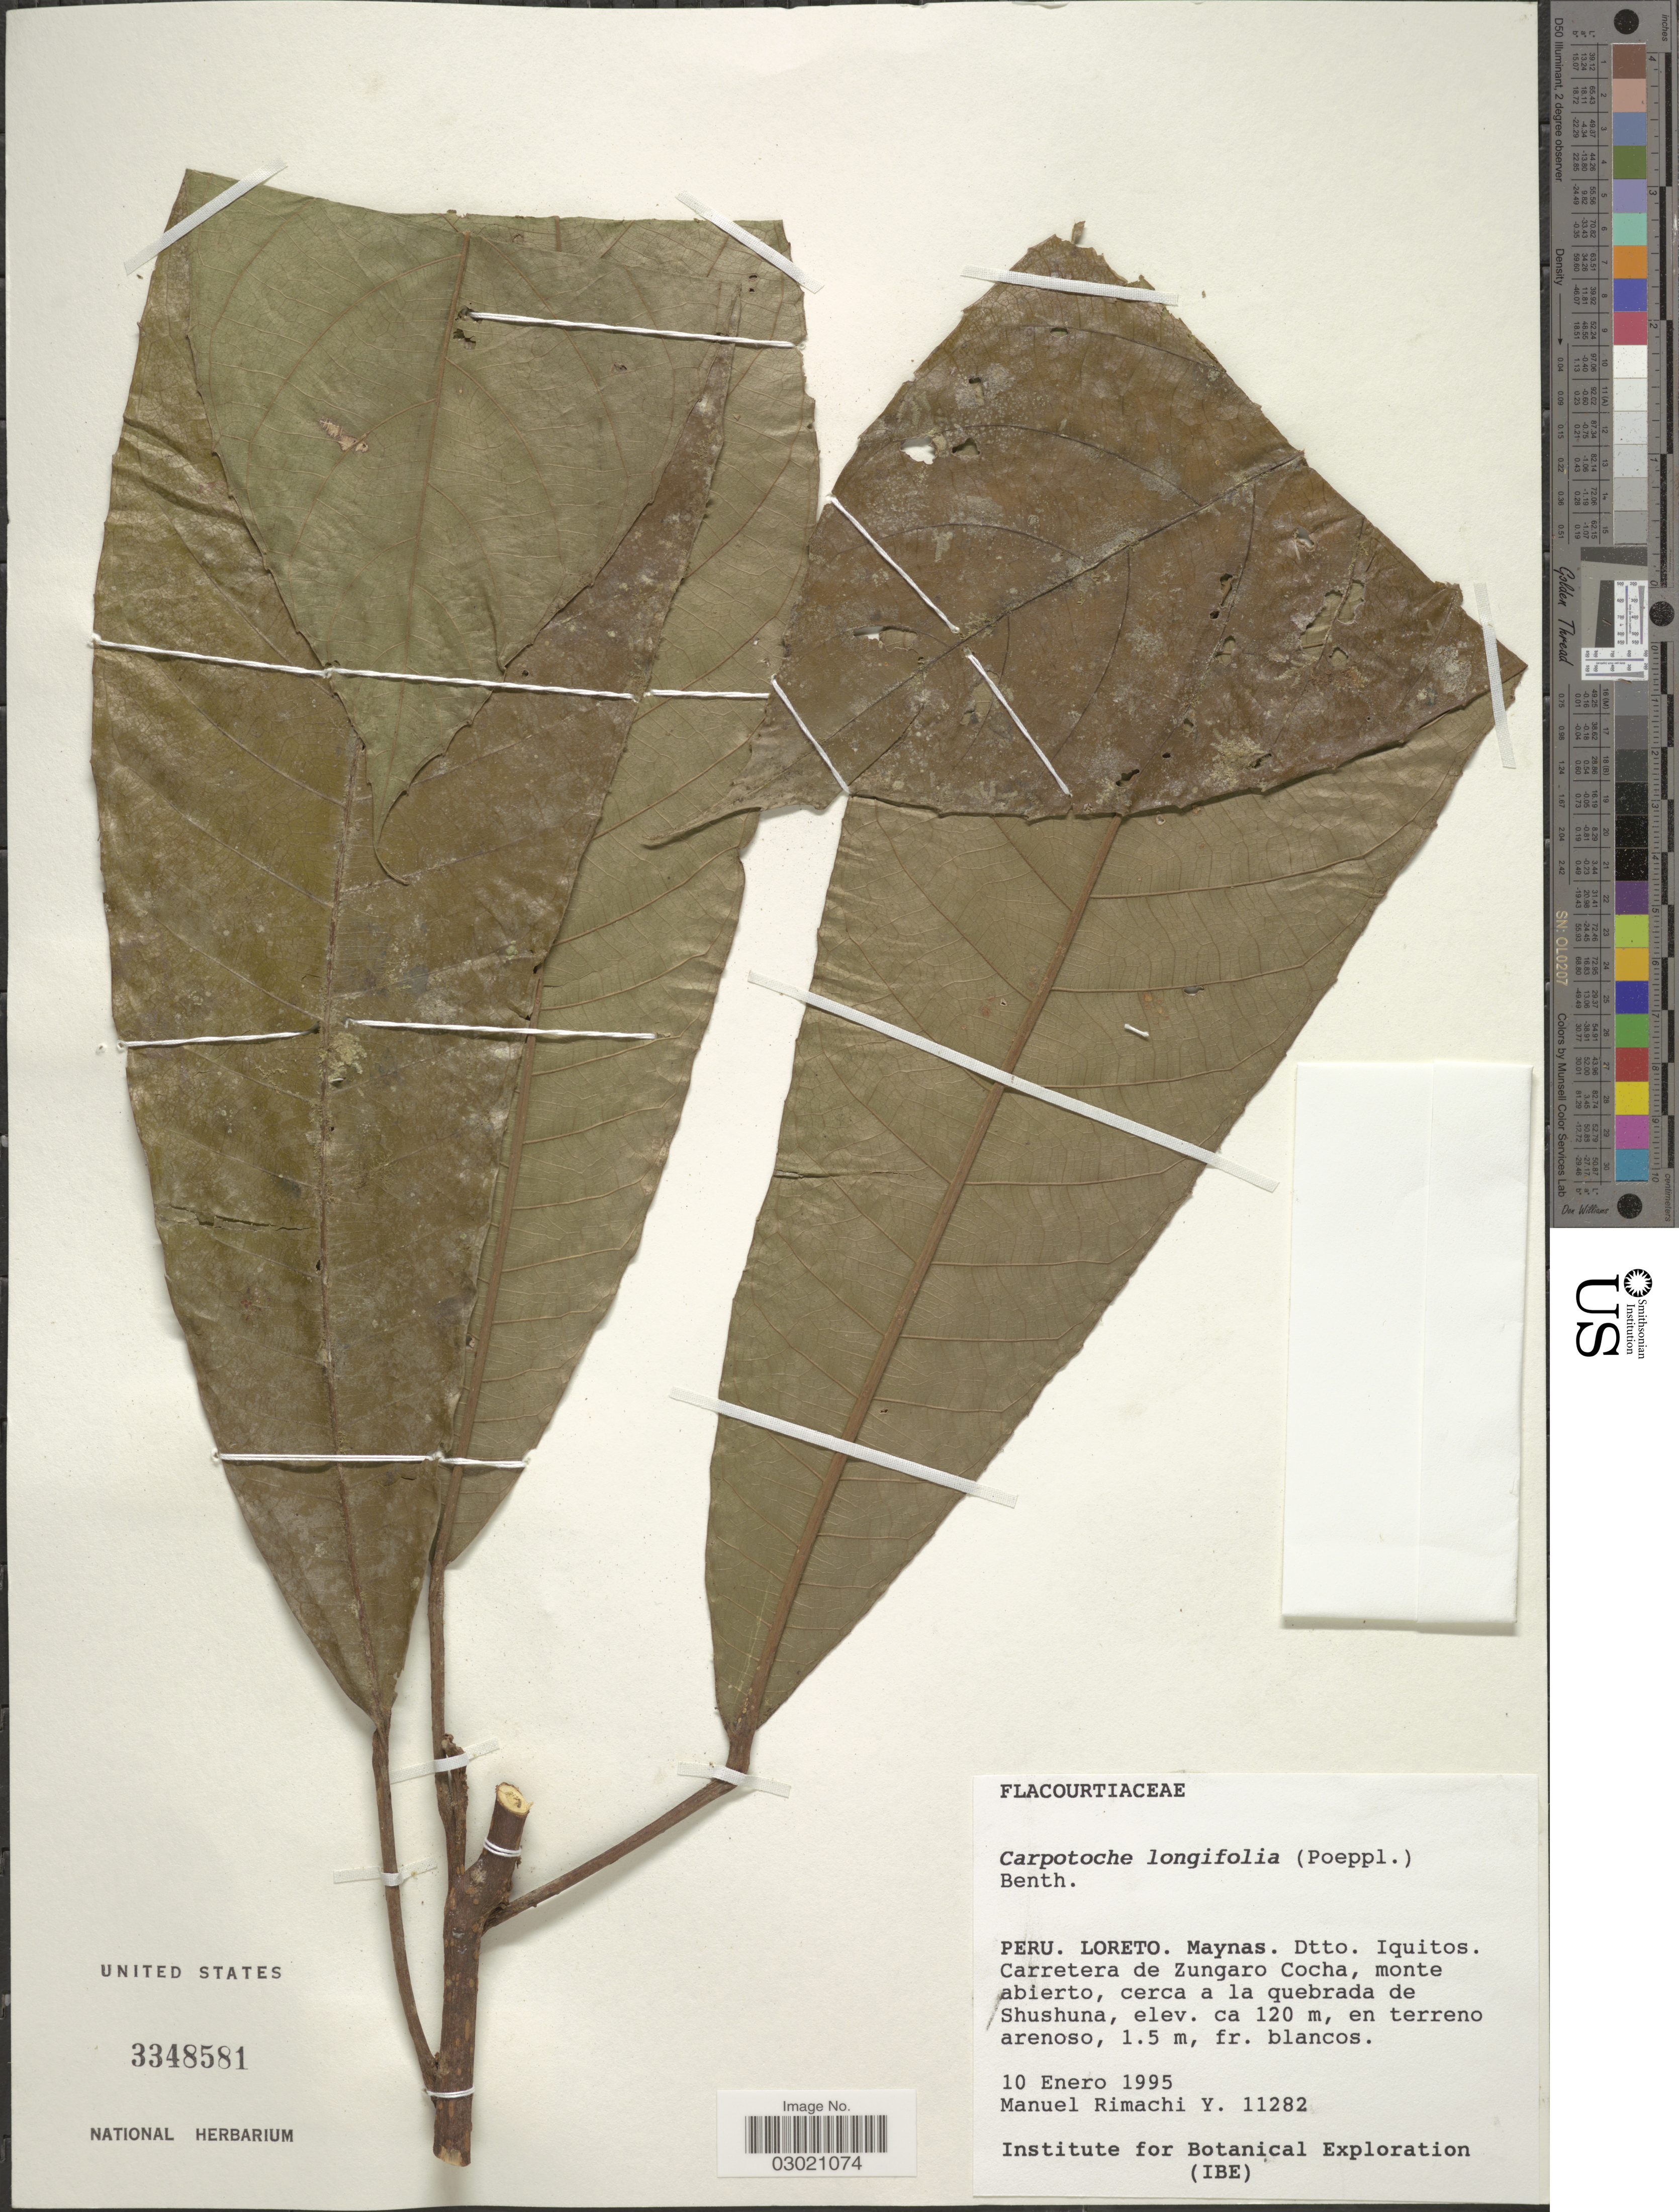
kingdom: Plantae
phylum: Tracheophyta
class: Magnoliopsida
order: Malpighiales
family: Achariaceae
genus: Carpotroche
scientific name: Carpotroche longifolia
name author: (Poepp.) Benth.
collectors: M. Rimachi Y.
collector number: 11282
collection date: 1995-01-10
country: Peru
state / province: Loreto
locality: Maynas. Dtto. Iquitos. Carretera de Zungaro Cocha, monte abierto, cerca a la quebrada de Shushuna.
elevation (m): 120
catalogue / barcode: US 3348581